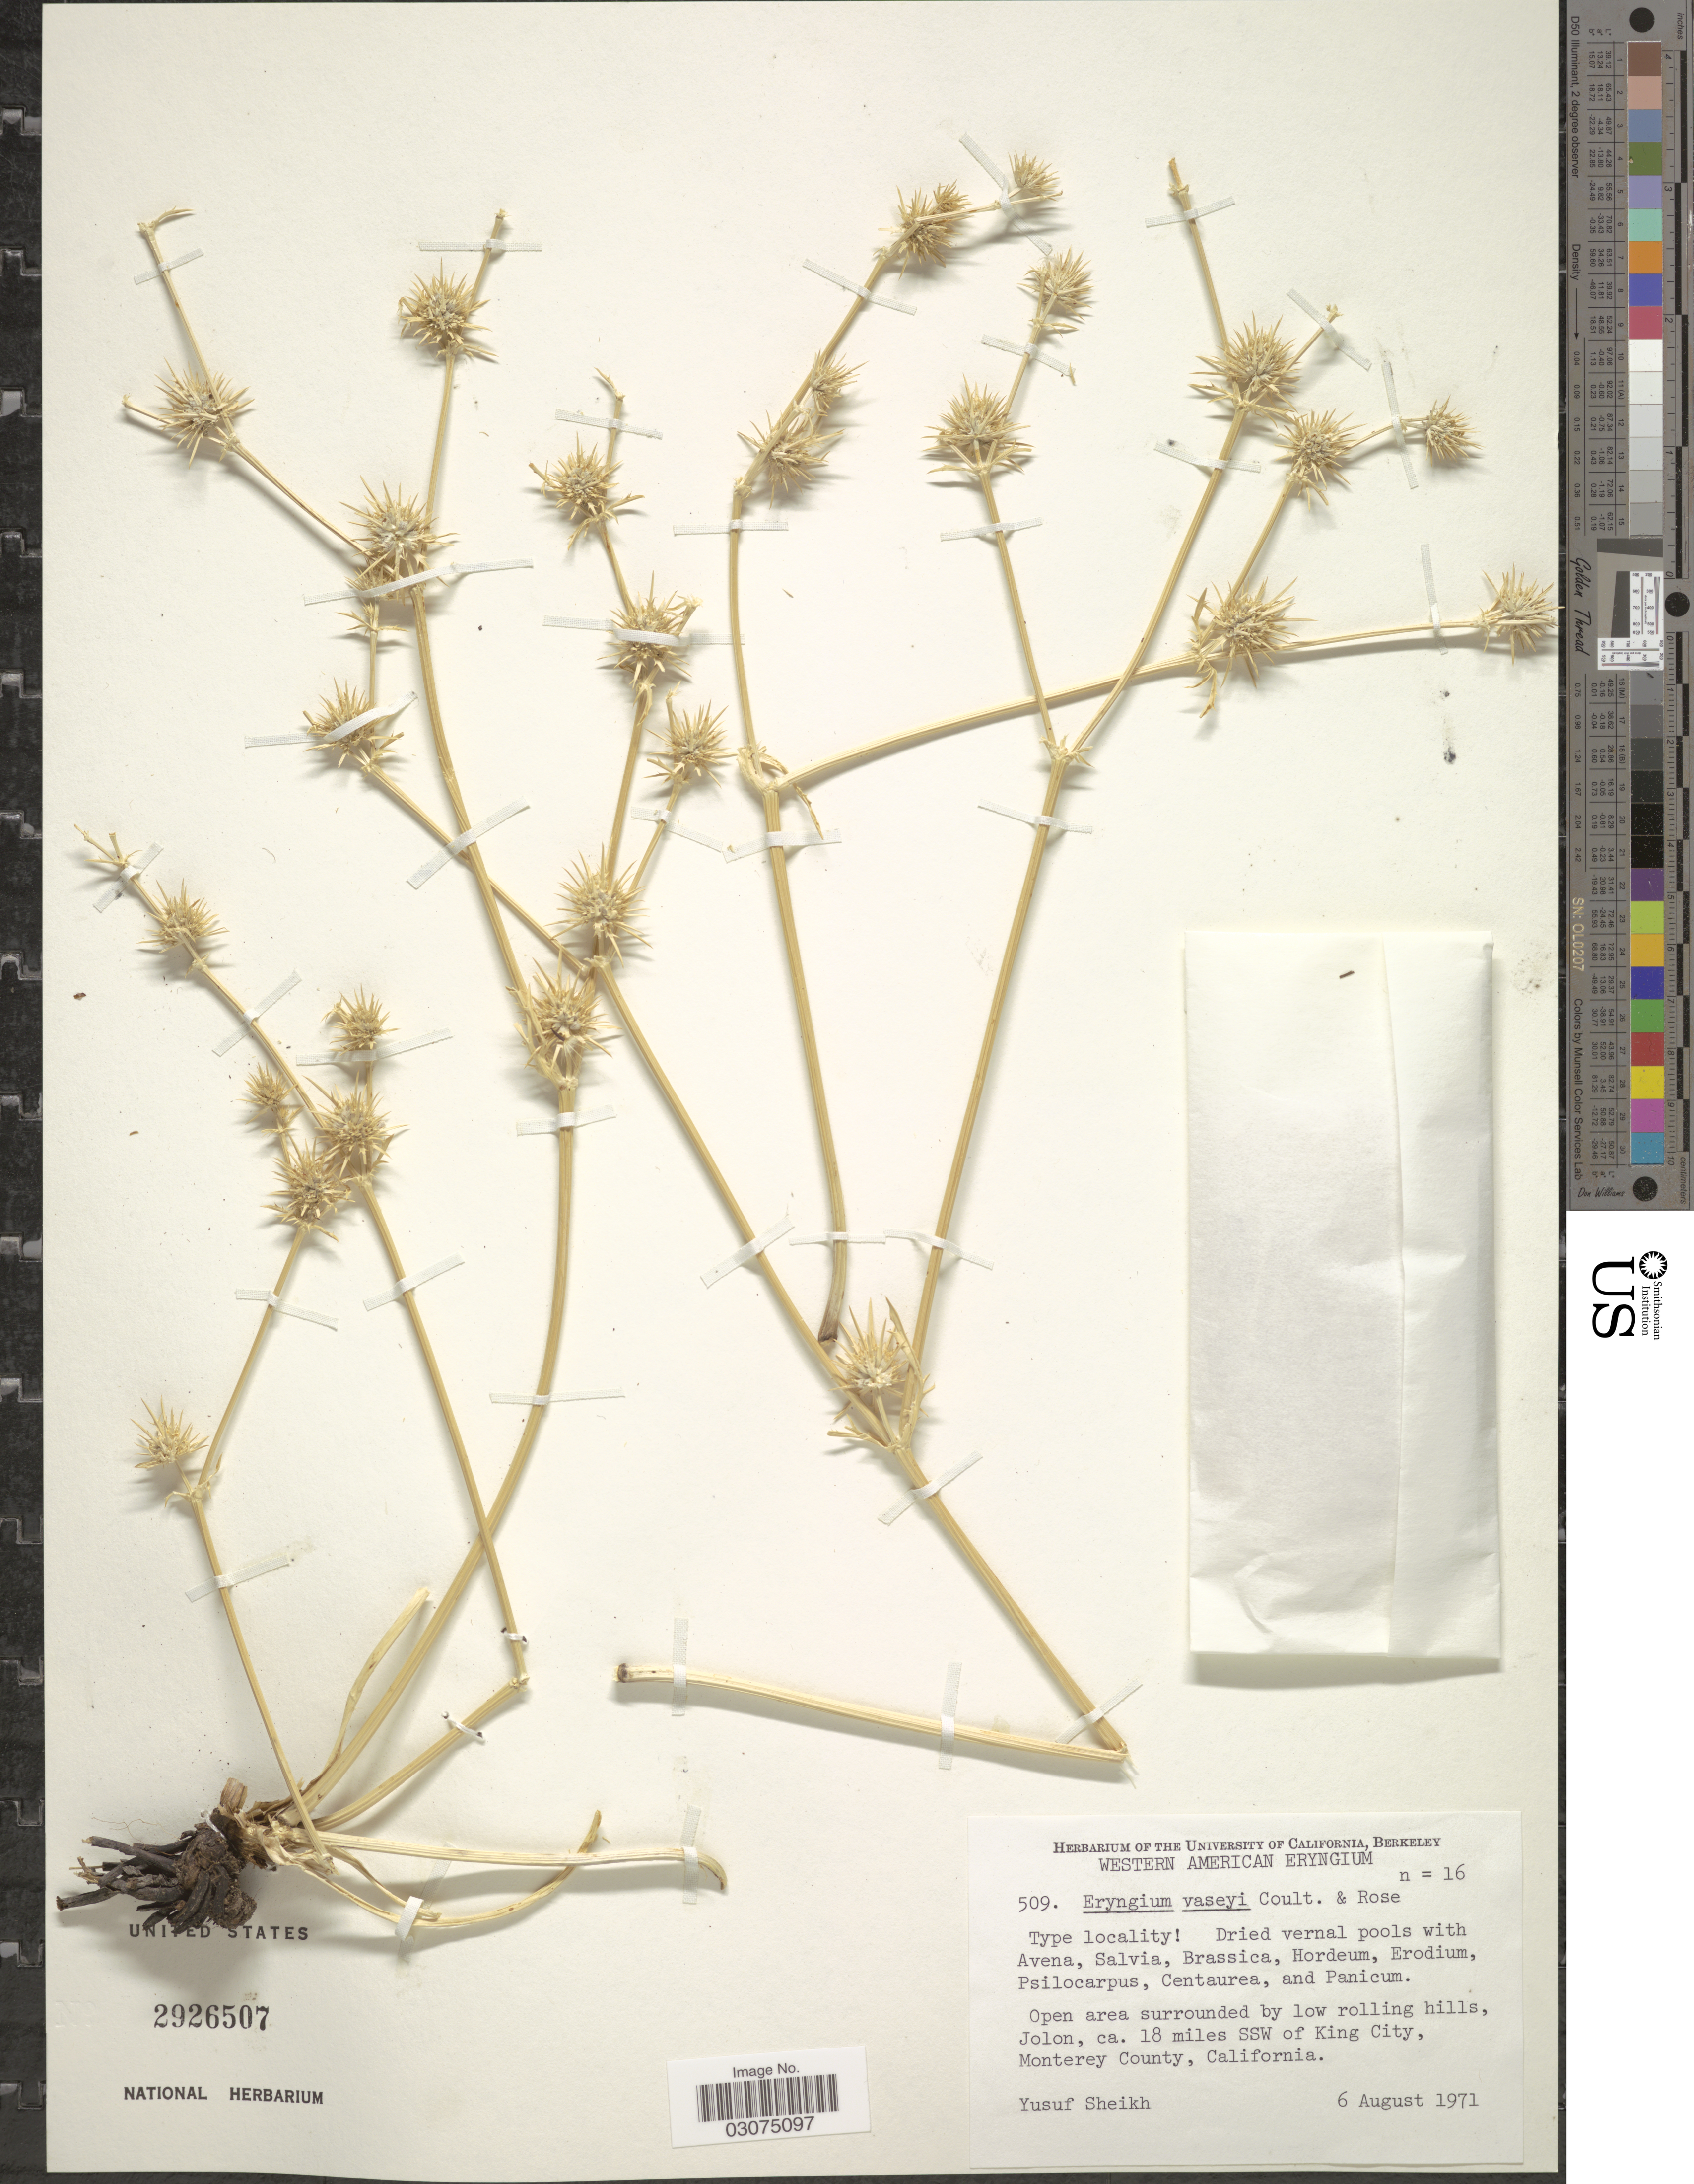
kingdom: Plantae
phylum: Tracheophyta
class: Magnoliopsida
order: Apiales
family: Apiaceae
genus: Eryngium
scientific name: Eryngium vaseyi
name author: J.M. Coult. & Rose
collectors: Y. Sheikh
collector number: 509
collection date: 1971-08-06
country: United States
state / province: California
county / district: Monterey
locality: Jolon, ca. 18 miles SSW of King City, Monterey County.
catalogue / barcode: US 2926507